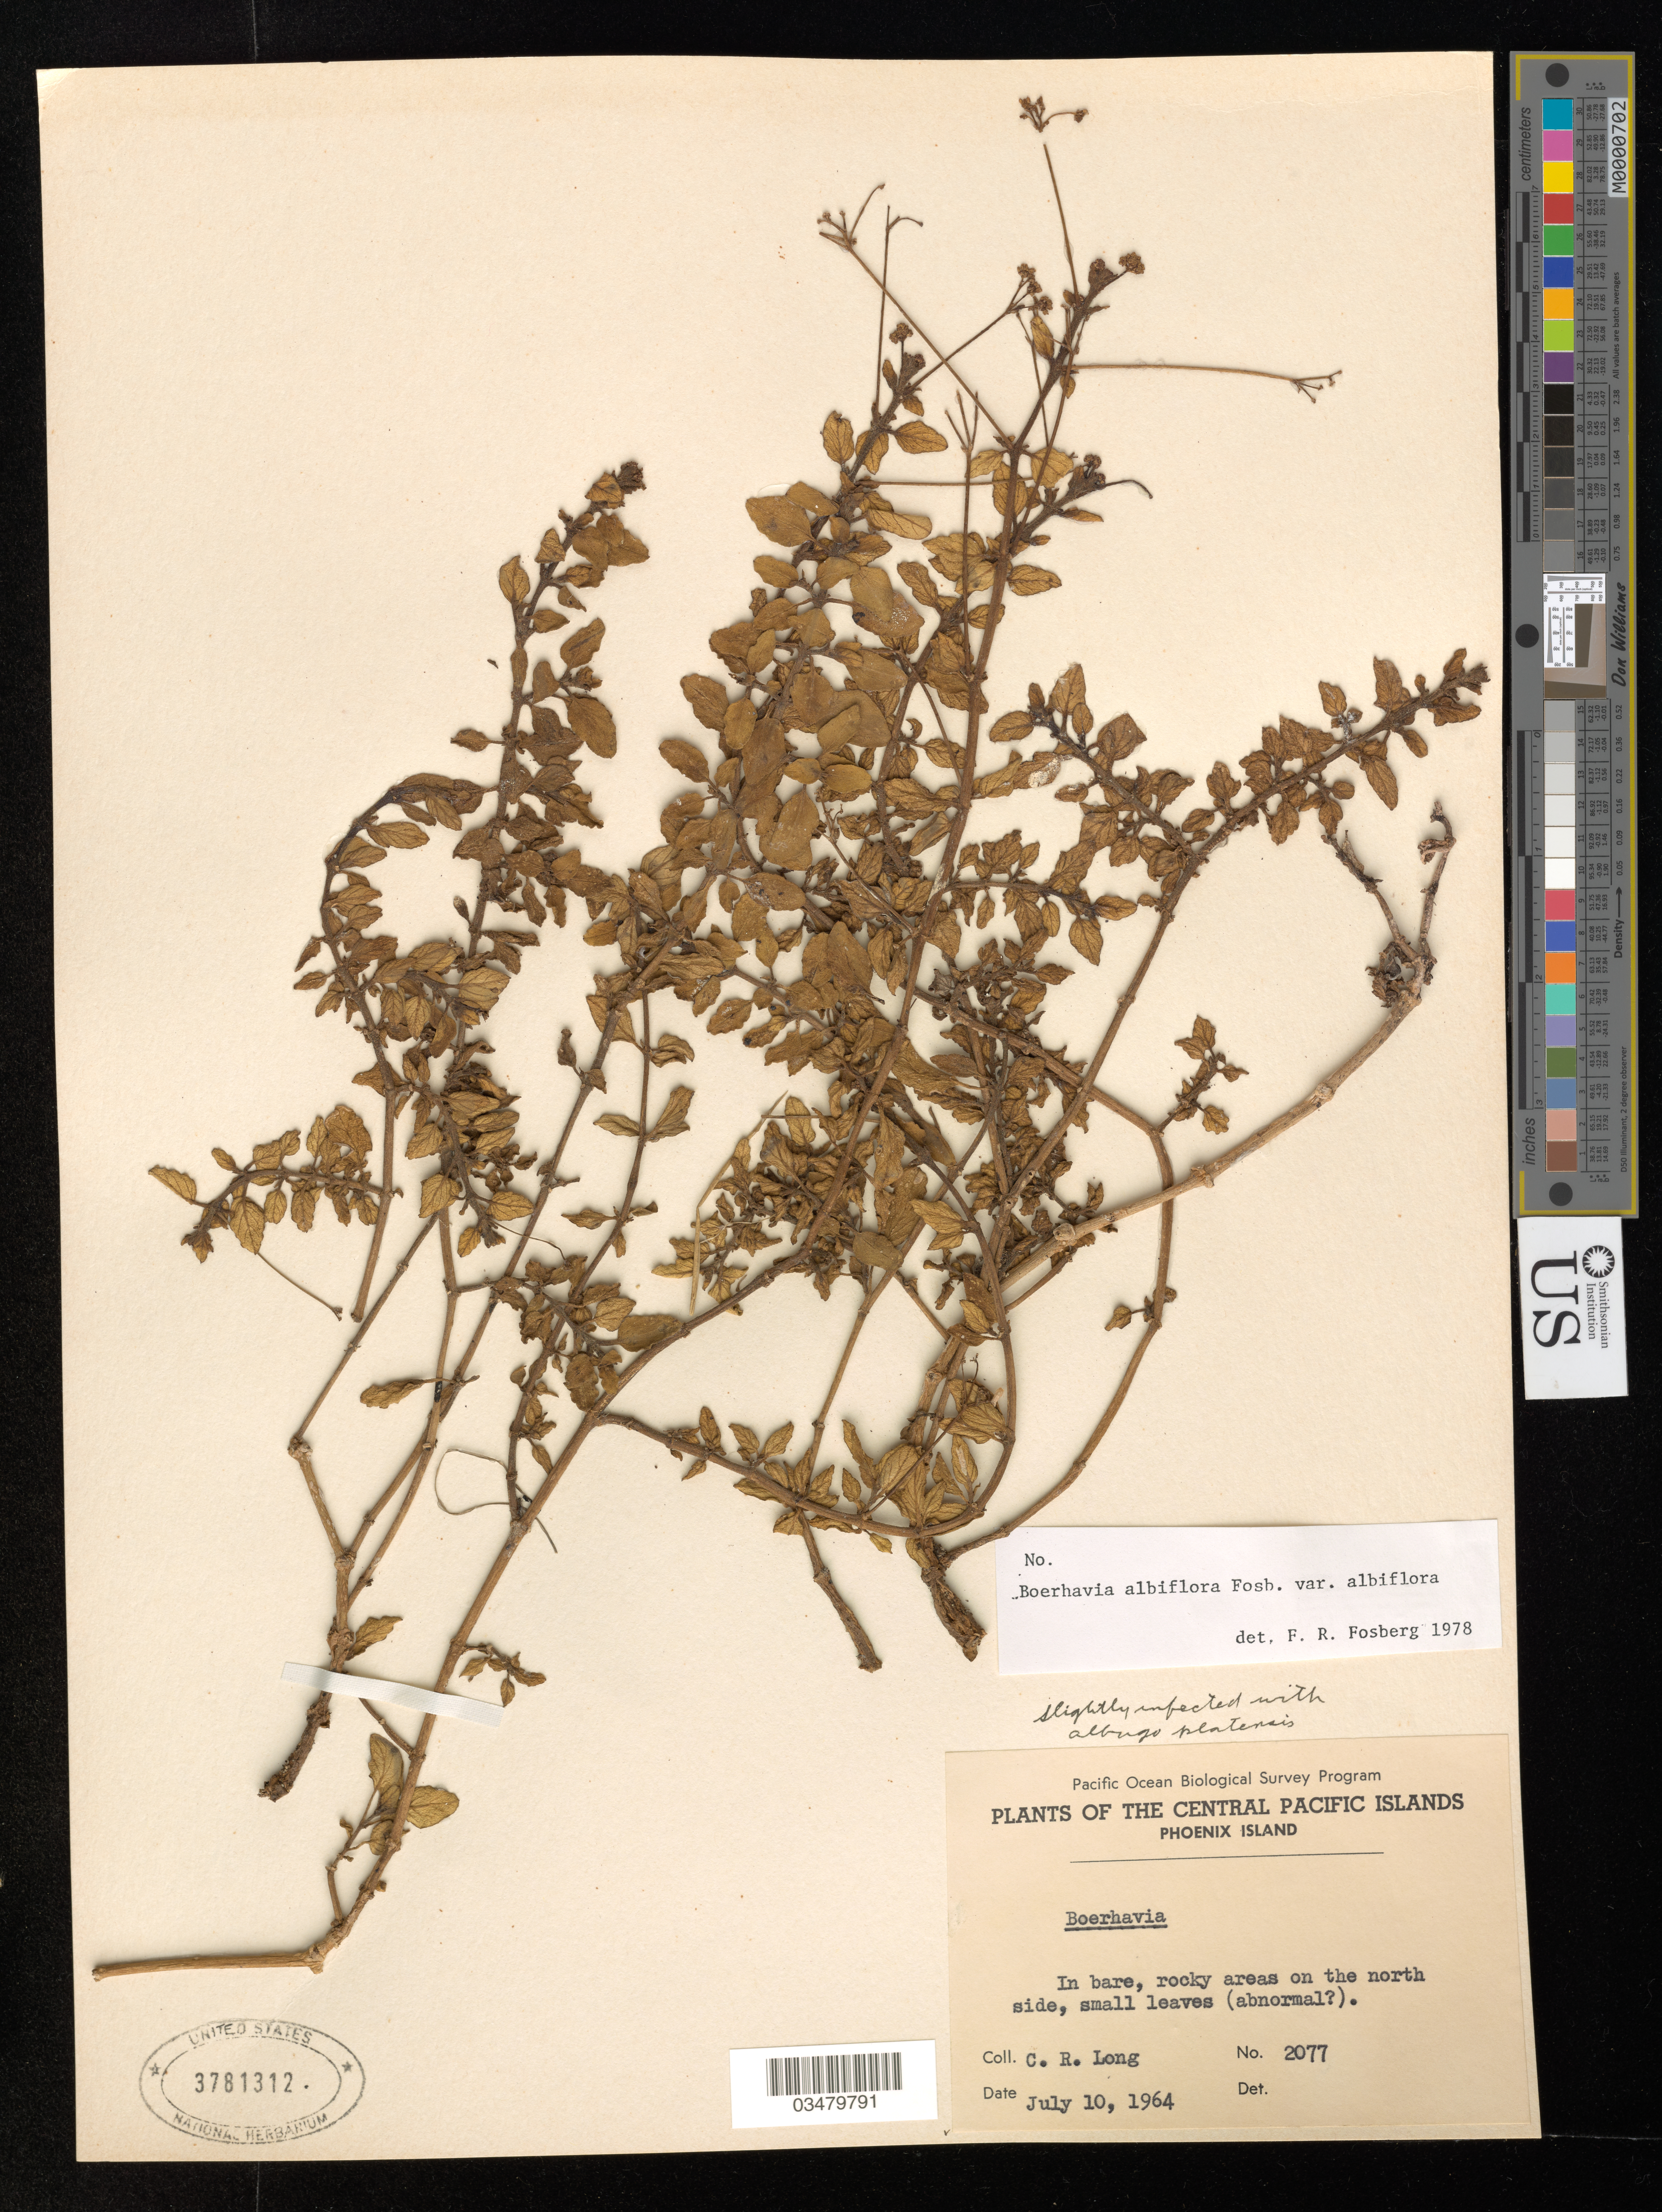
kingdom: Plantae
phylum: Tracheophyta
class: Magnoliopsida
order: Caryophyllales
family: Nyctaginaceae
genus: Boerhavia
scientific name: Boerhavia albiflora var. albiflora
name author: Fosberg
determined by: Fosberg, F. R.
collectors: C. Long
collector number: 2077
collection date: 1964-07-10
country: Kiribati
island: Rawaki (Phoenix) Island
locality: Phoenix Island.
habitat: Bare rocky areas on the north side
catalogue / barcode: US 3781312